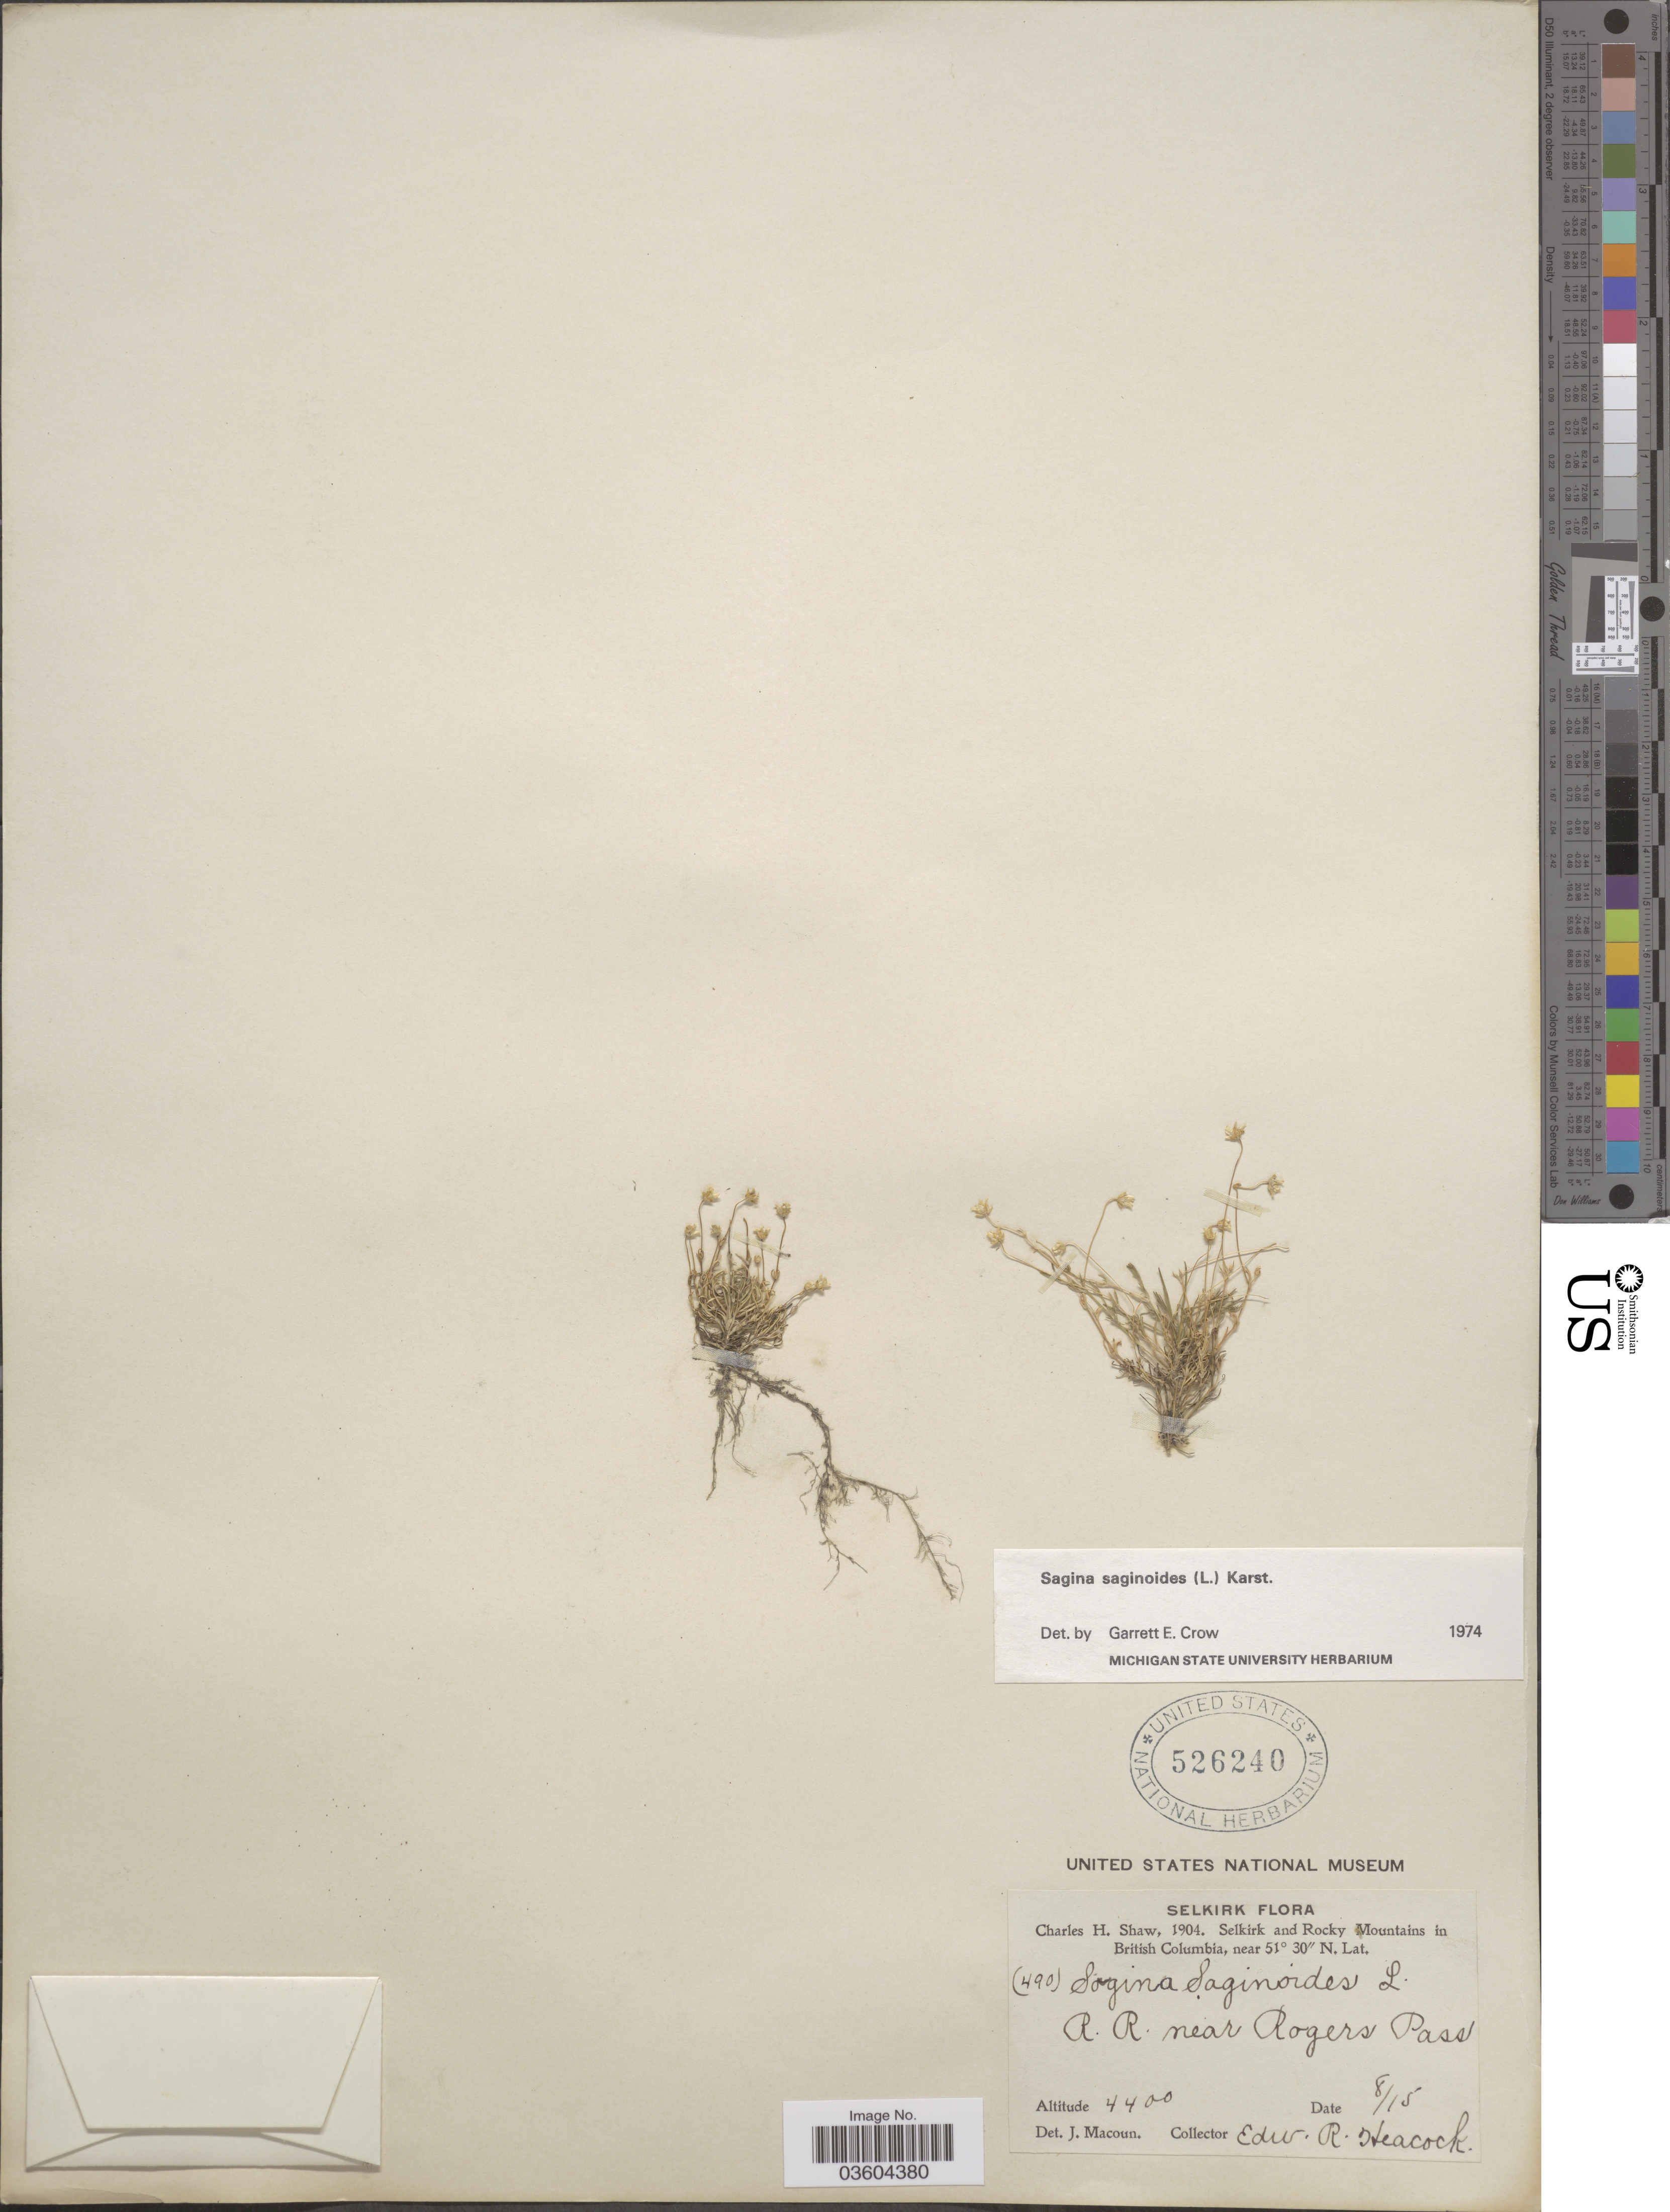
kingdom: Plantae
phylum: Tracheophyta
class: Magnoliopsida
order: Caryophyllales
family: Caryophyllaceae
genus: Sagina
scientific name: Sagina saginoides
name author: (L.) H. Karst.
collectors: E. Heacock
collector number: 490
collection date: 1904-08-15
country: Canada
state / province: British Columbia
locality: Selkirk. Selkirk and Rocky Mountains in British Colombia. R. R. near Rogers Pass.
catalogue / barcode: US 526240